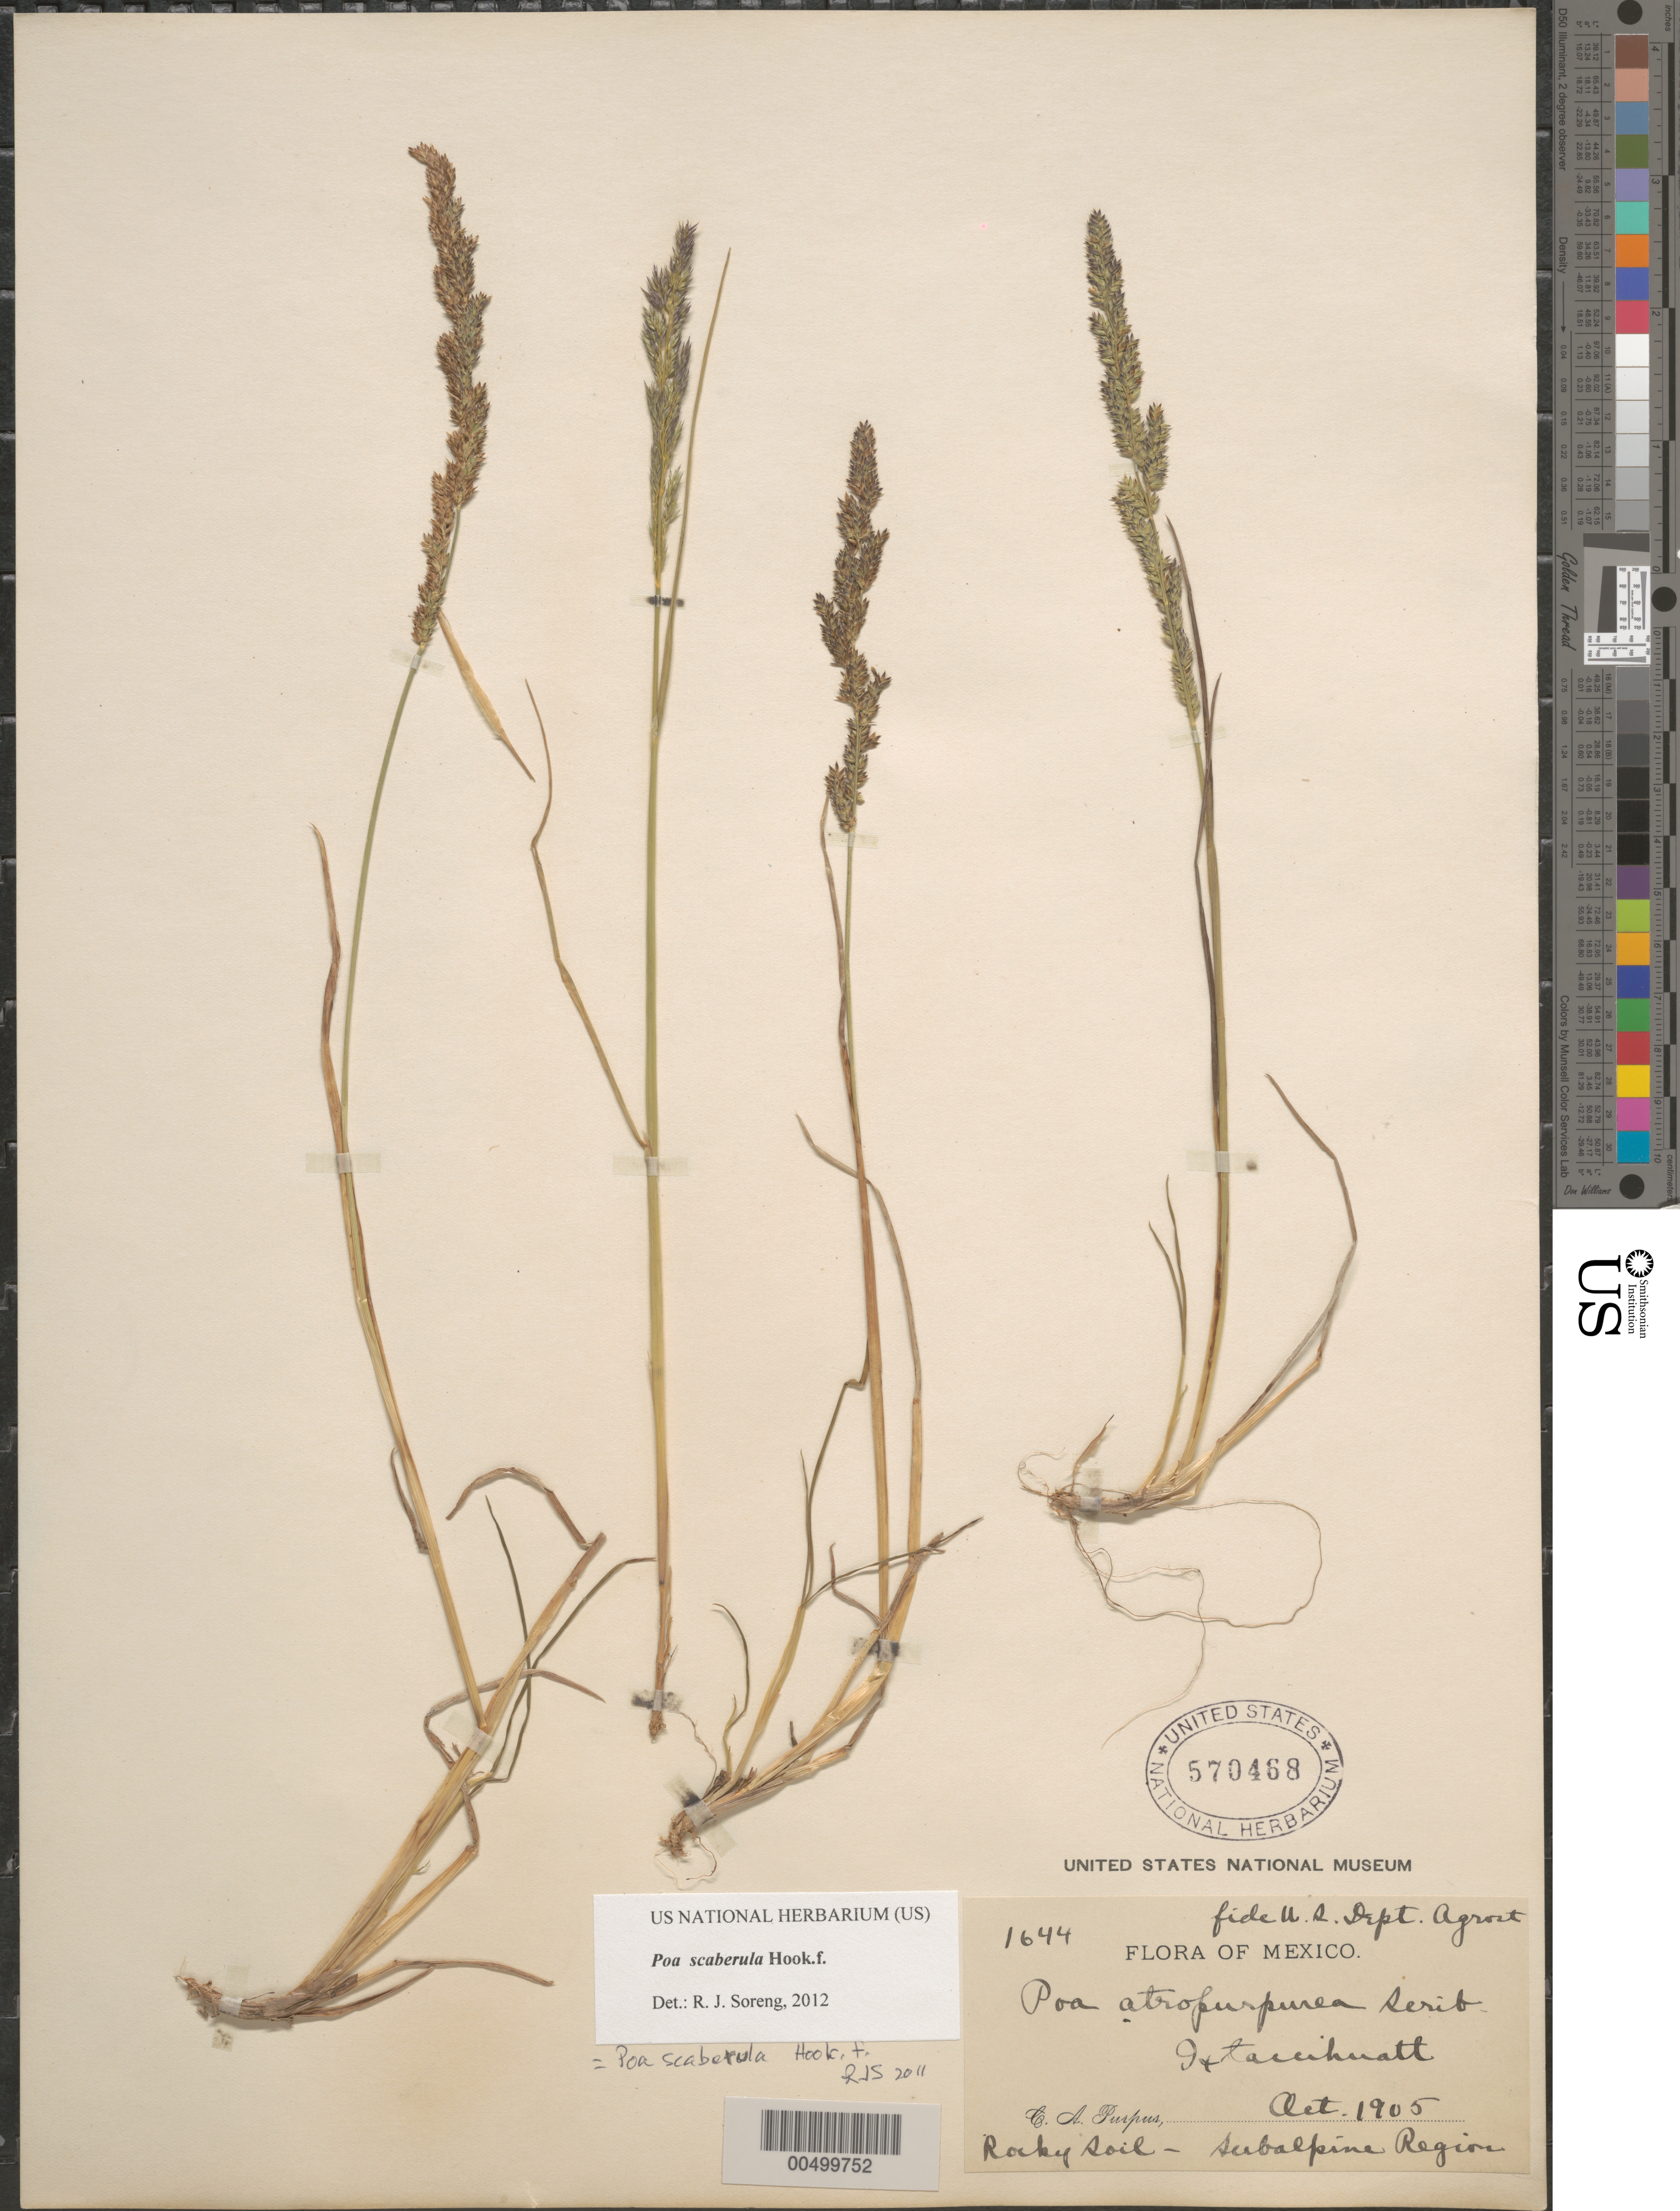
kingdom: Plantae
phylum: Tracheophyta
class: Liliopsida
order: Poales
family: Poaceae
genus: Poa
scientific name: Poa scaberula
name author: Hook. f.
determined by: Soreng, Robert J., Research Associate (BOT), Smithsonian Institution - National Museum of Natural History (UNITED STATES)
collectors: C. A. Purpus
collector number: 1644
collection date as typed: Oct 1905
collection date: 1905-10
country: Mexico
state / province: Morelos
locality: Ixtaccihuatl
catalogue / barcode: US 570468